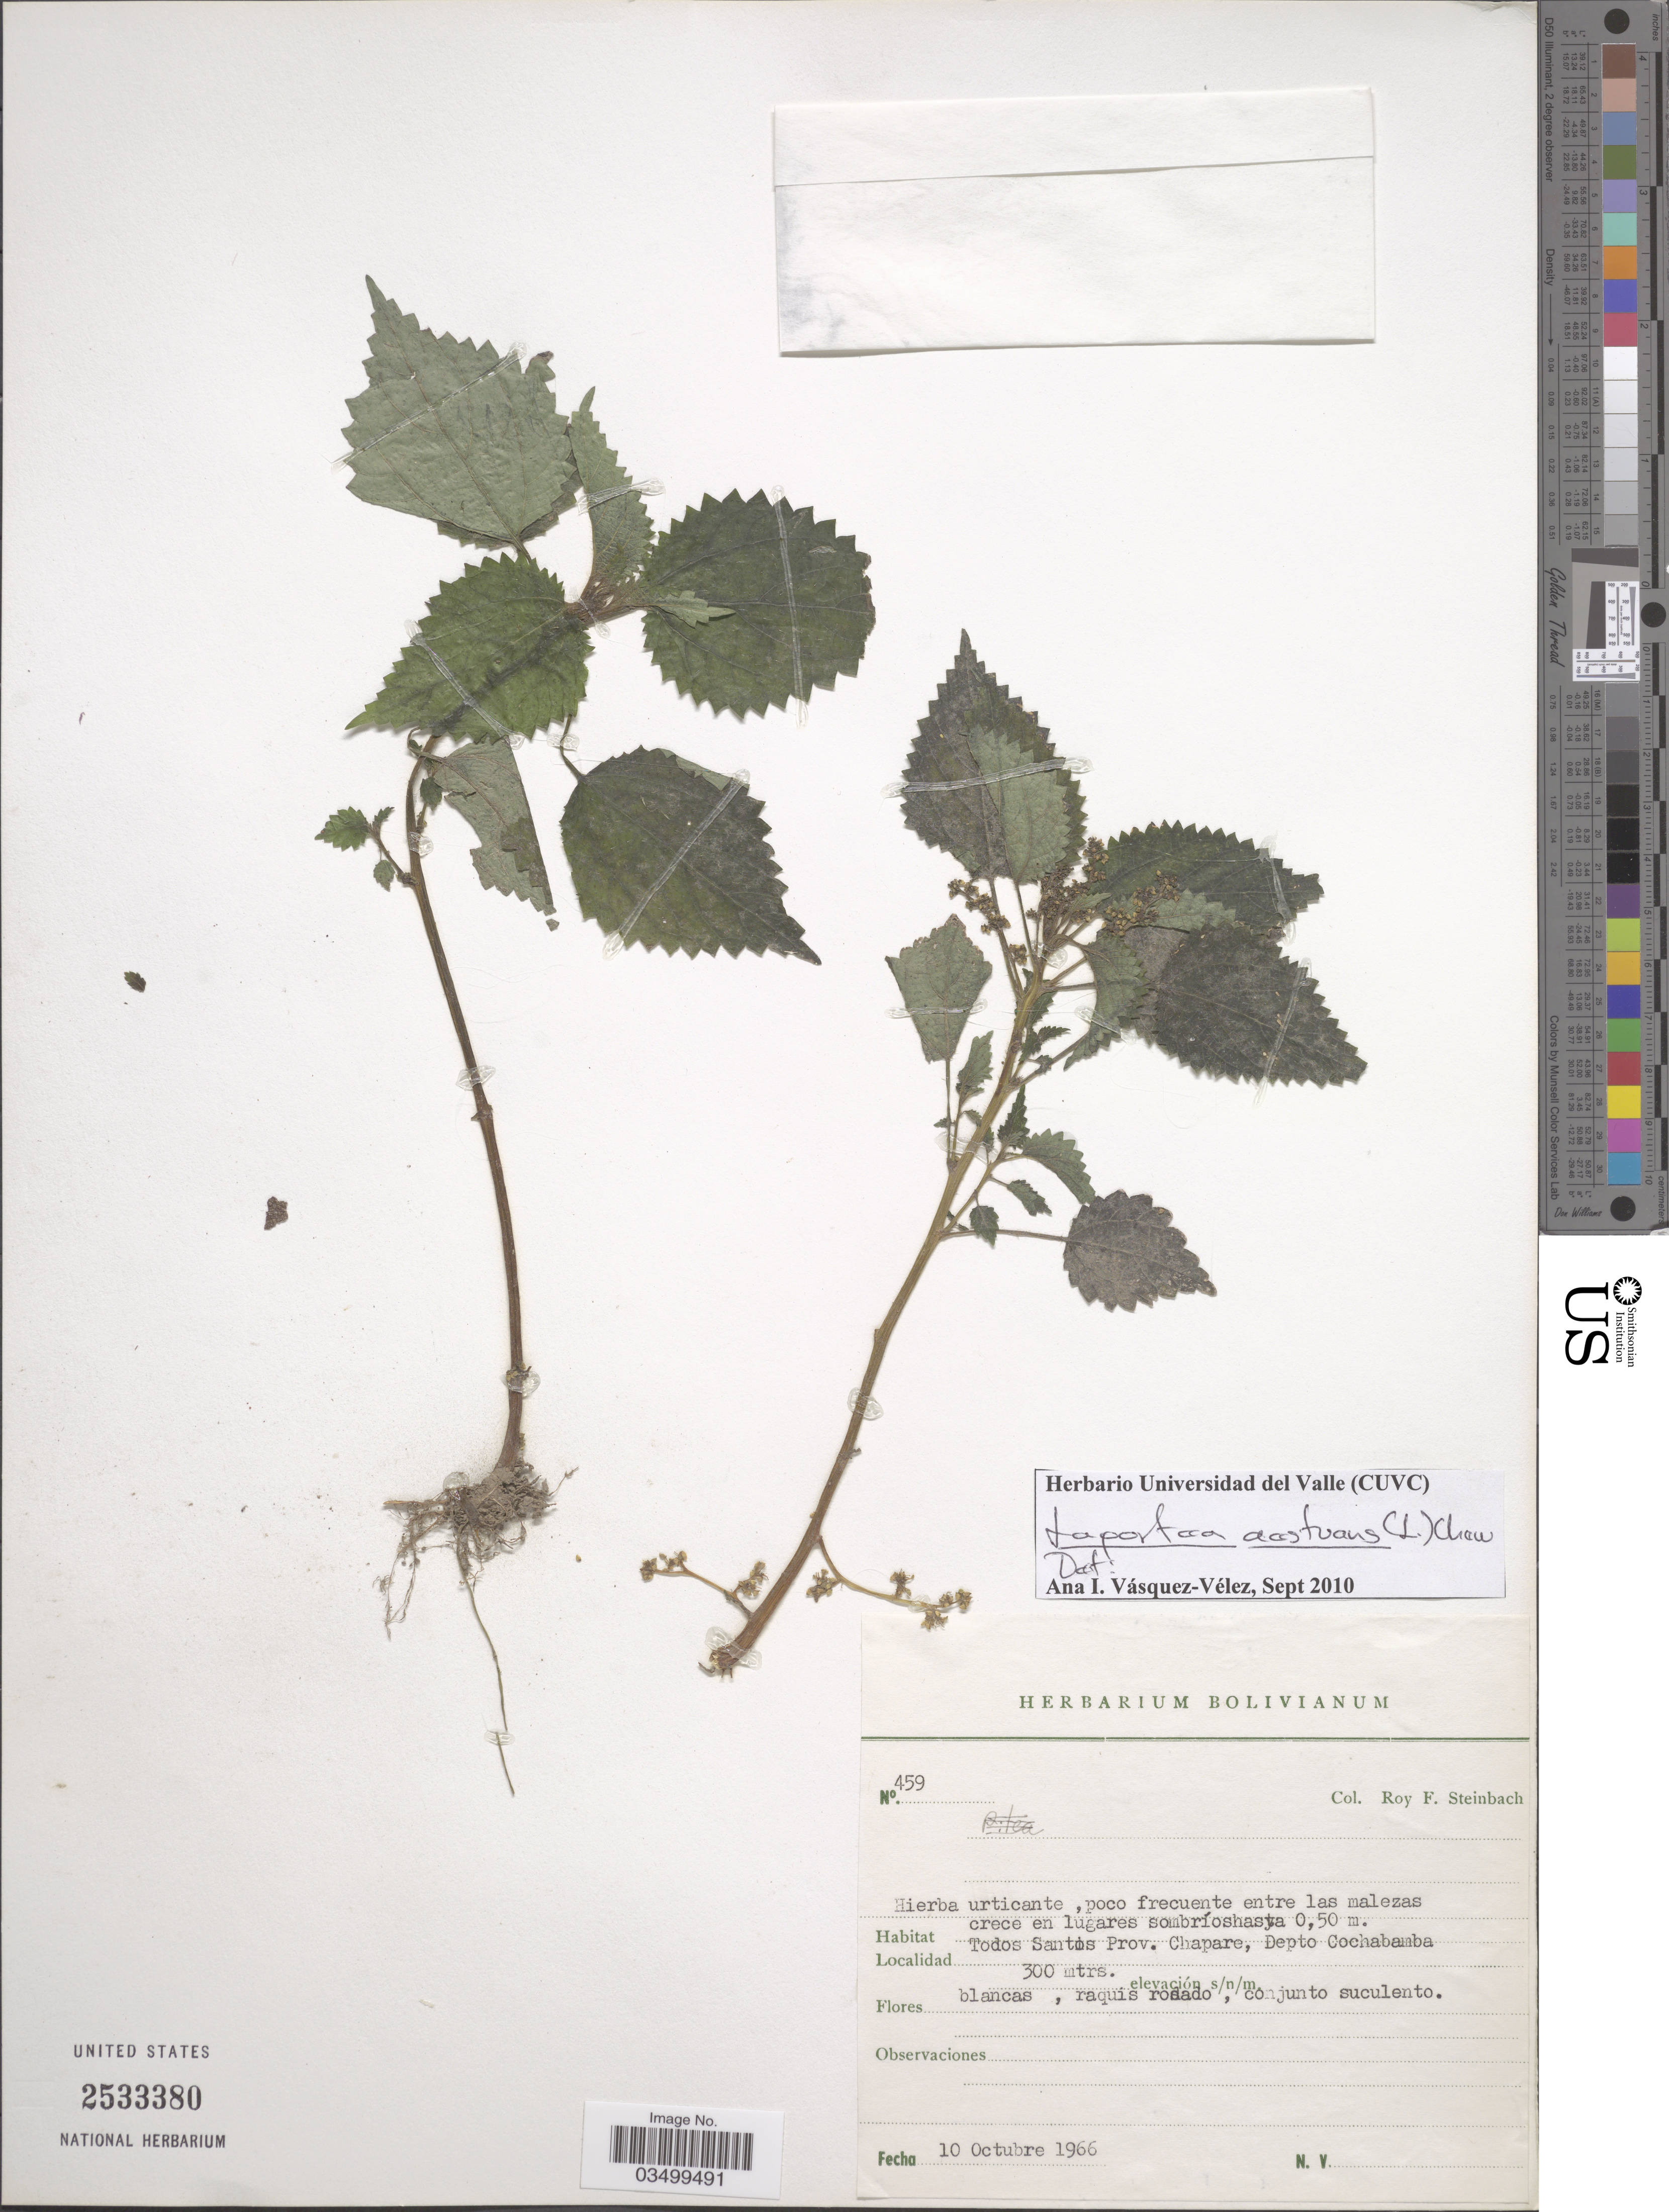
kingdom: Plantae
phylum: Tracheophyta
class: Magnoliopsida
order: Rosales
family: Urticaceae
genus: Laportea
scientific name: Laportea aestuans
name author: (L.) Chew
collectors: R. F. Steinbach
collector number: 459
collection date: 1966-10-10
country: Bolivia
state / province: Cochabamba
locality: Todos Santos Prov. Chapare, Depto Cochabamba.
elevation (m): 300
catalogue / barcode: US 2533380